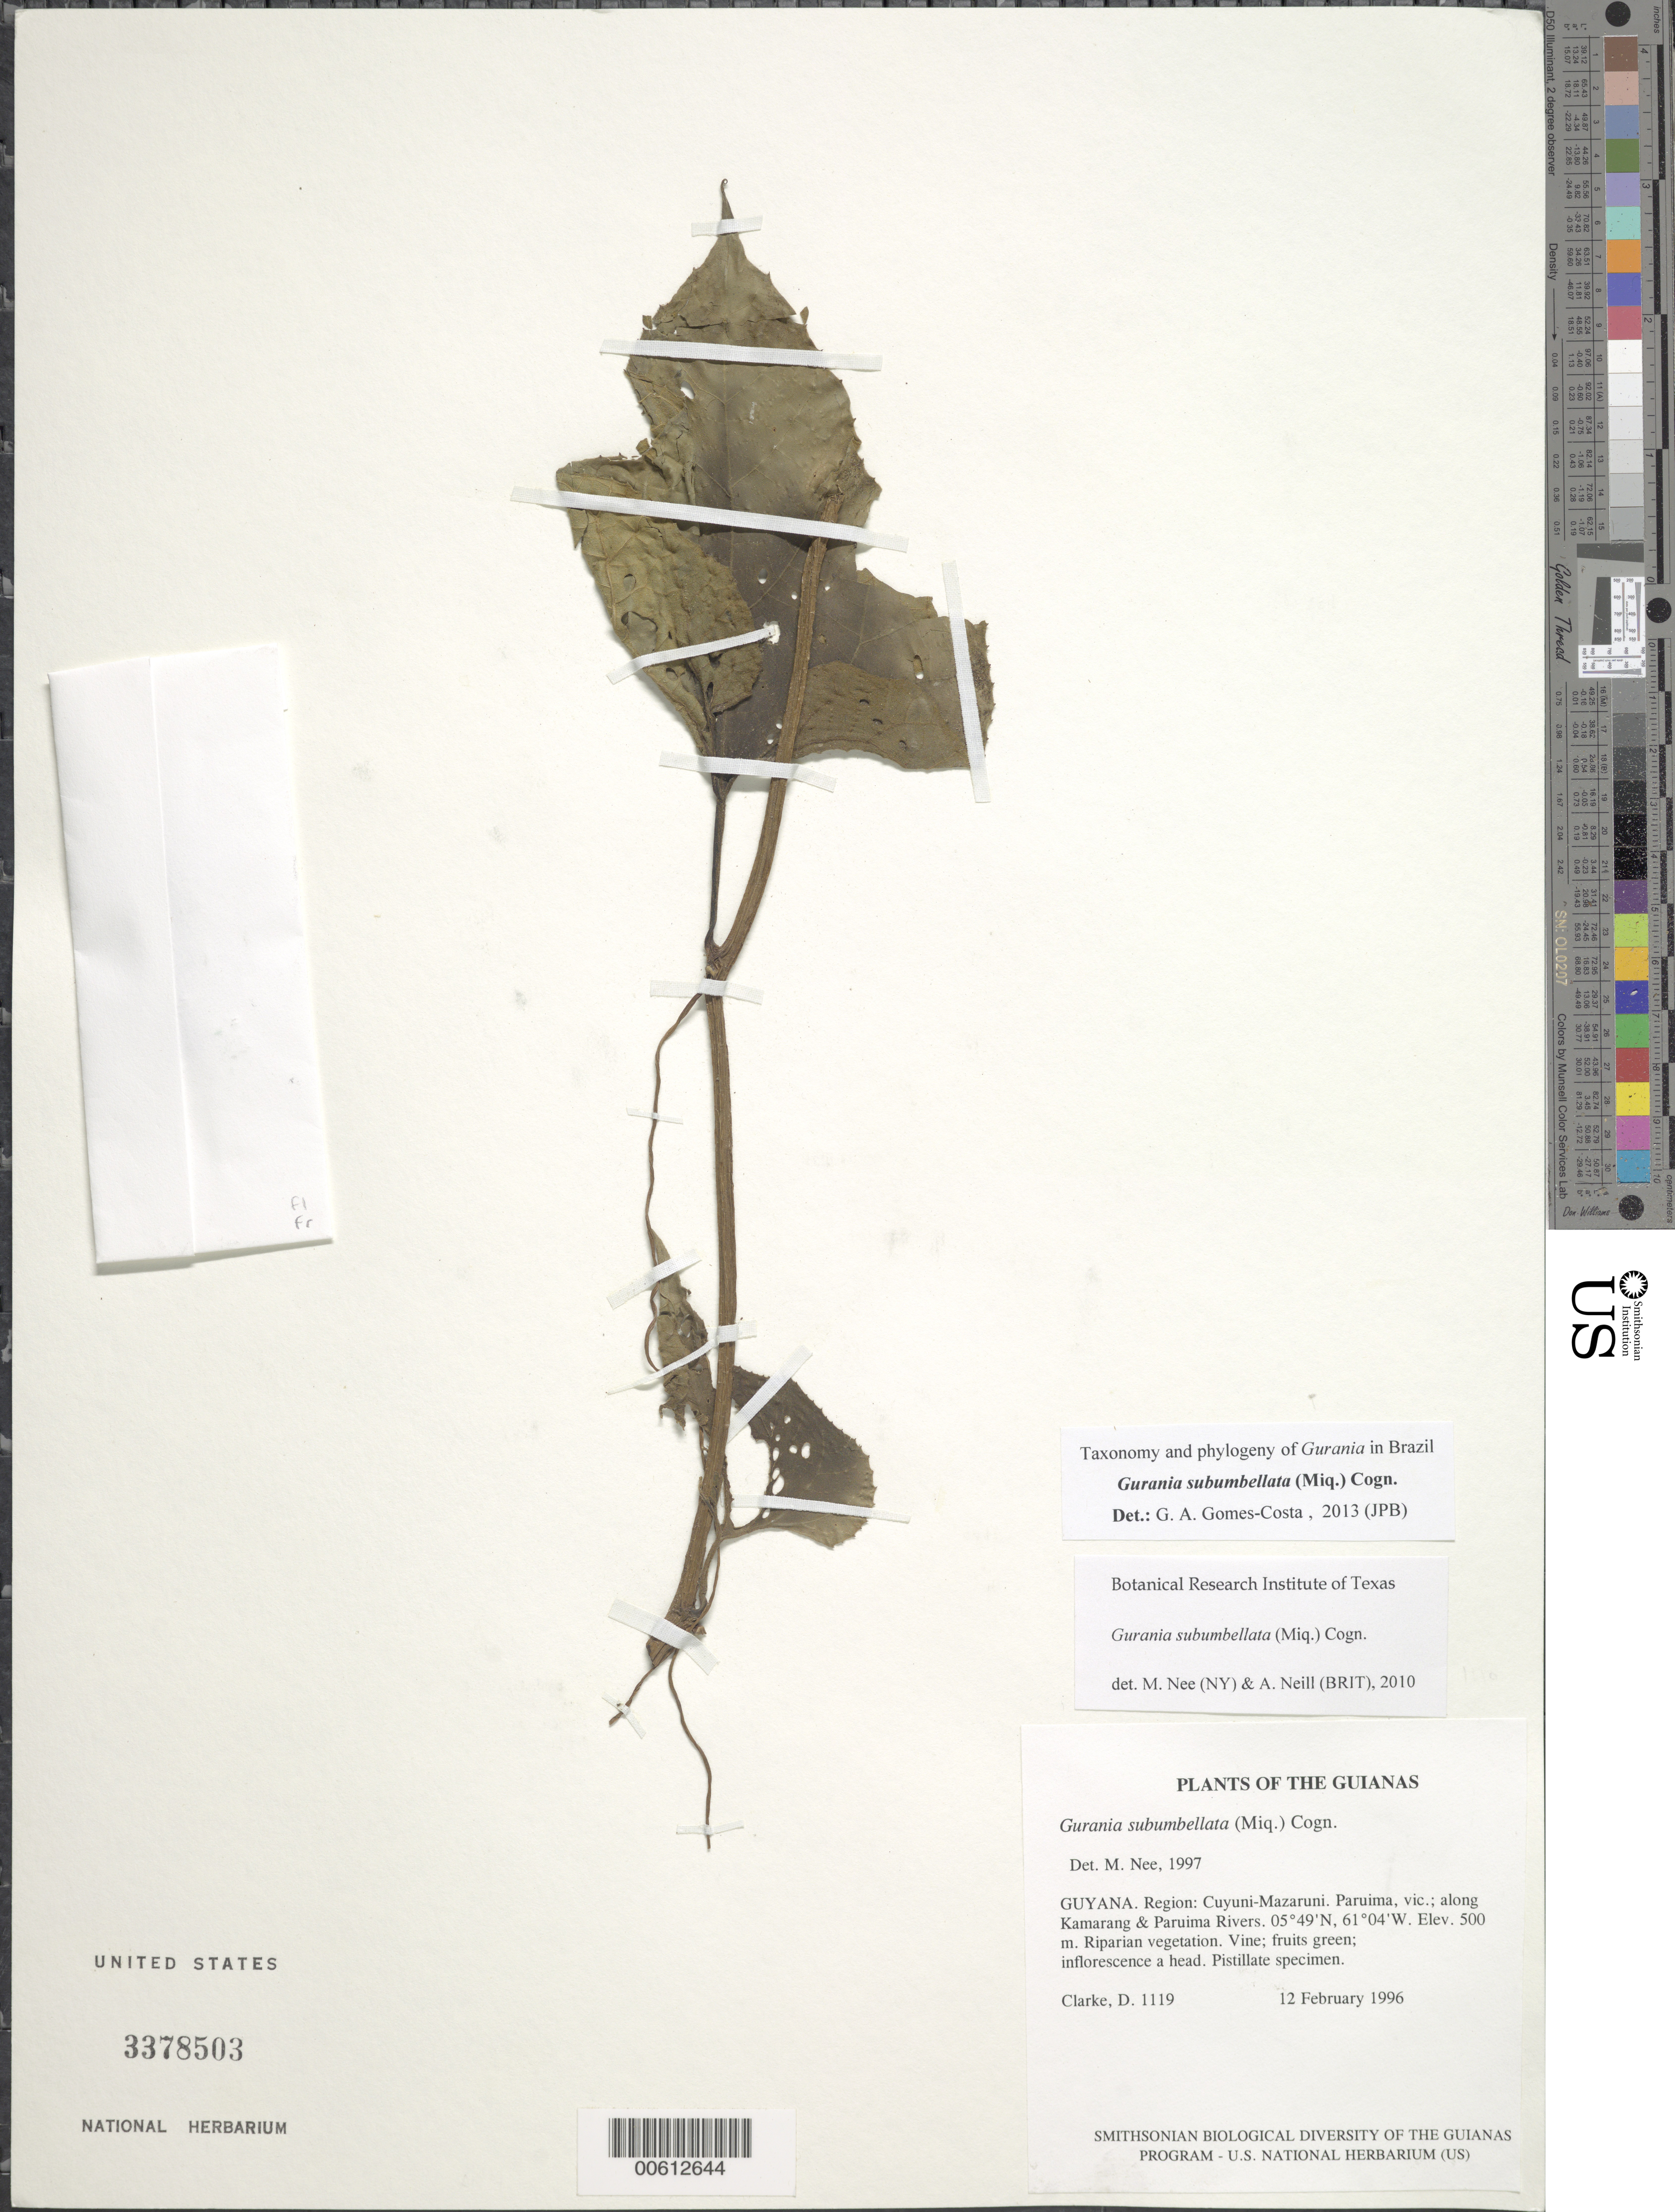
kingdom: Plantae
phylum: Tracheophyta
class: Magnoliopsida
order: Cucurbitales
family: Cucurbitaceae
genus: Gurania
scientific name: Gurania subumbellata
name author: (Miq.) Cogn.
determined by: Gomes-Costa, G. A.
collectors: H. D. Clarke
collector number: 1119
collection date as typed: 12 February 1996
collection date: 1996-02-12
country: Guyana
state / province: Cuyuni-Mazaruni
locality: Paruima, vic.; along Kamarang & Paruima Rivers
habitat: Riparian vegetation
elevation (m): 500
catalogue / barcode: US 3378503